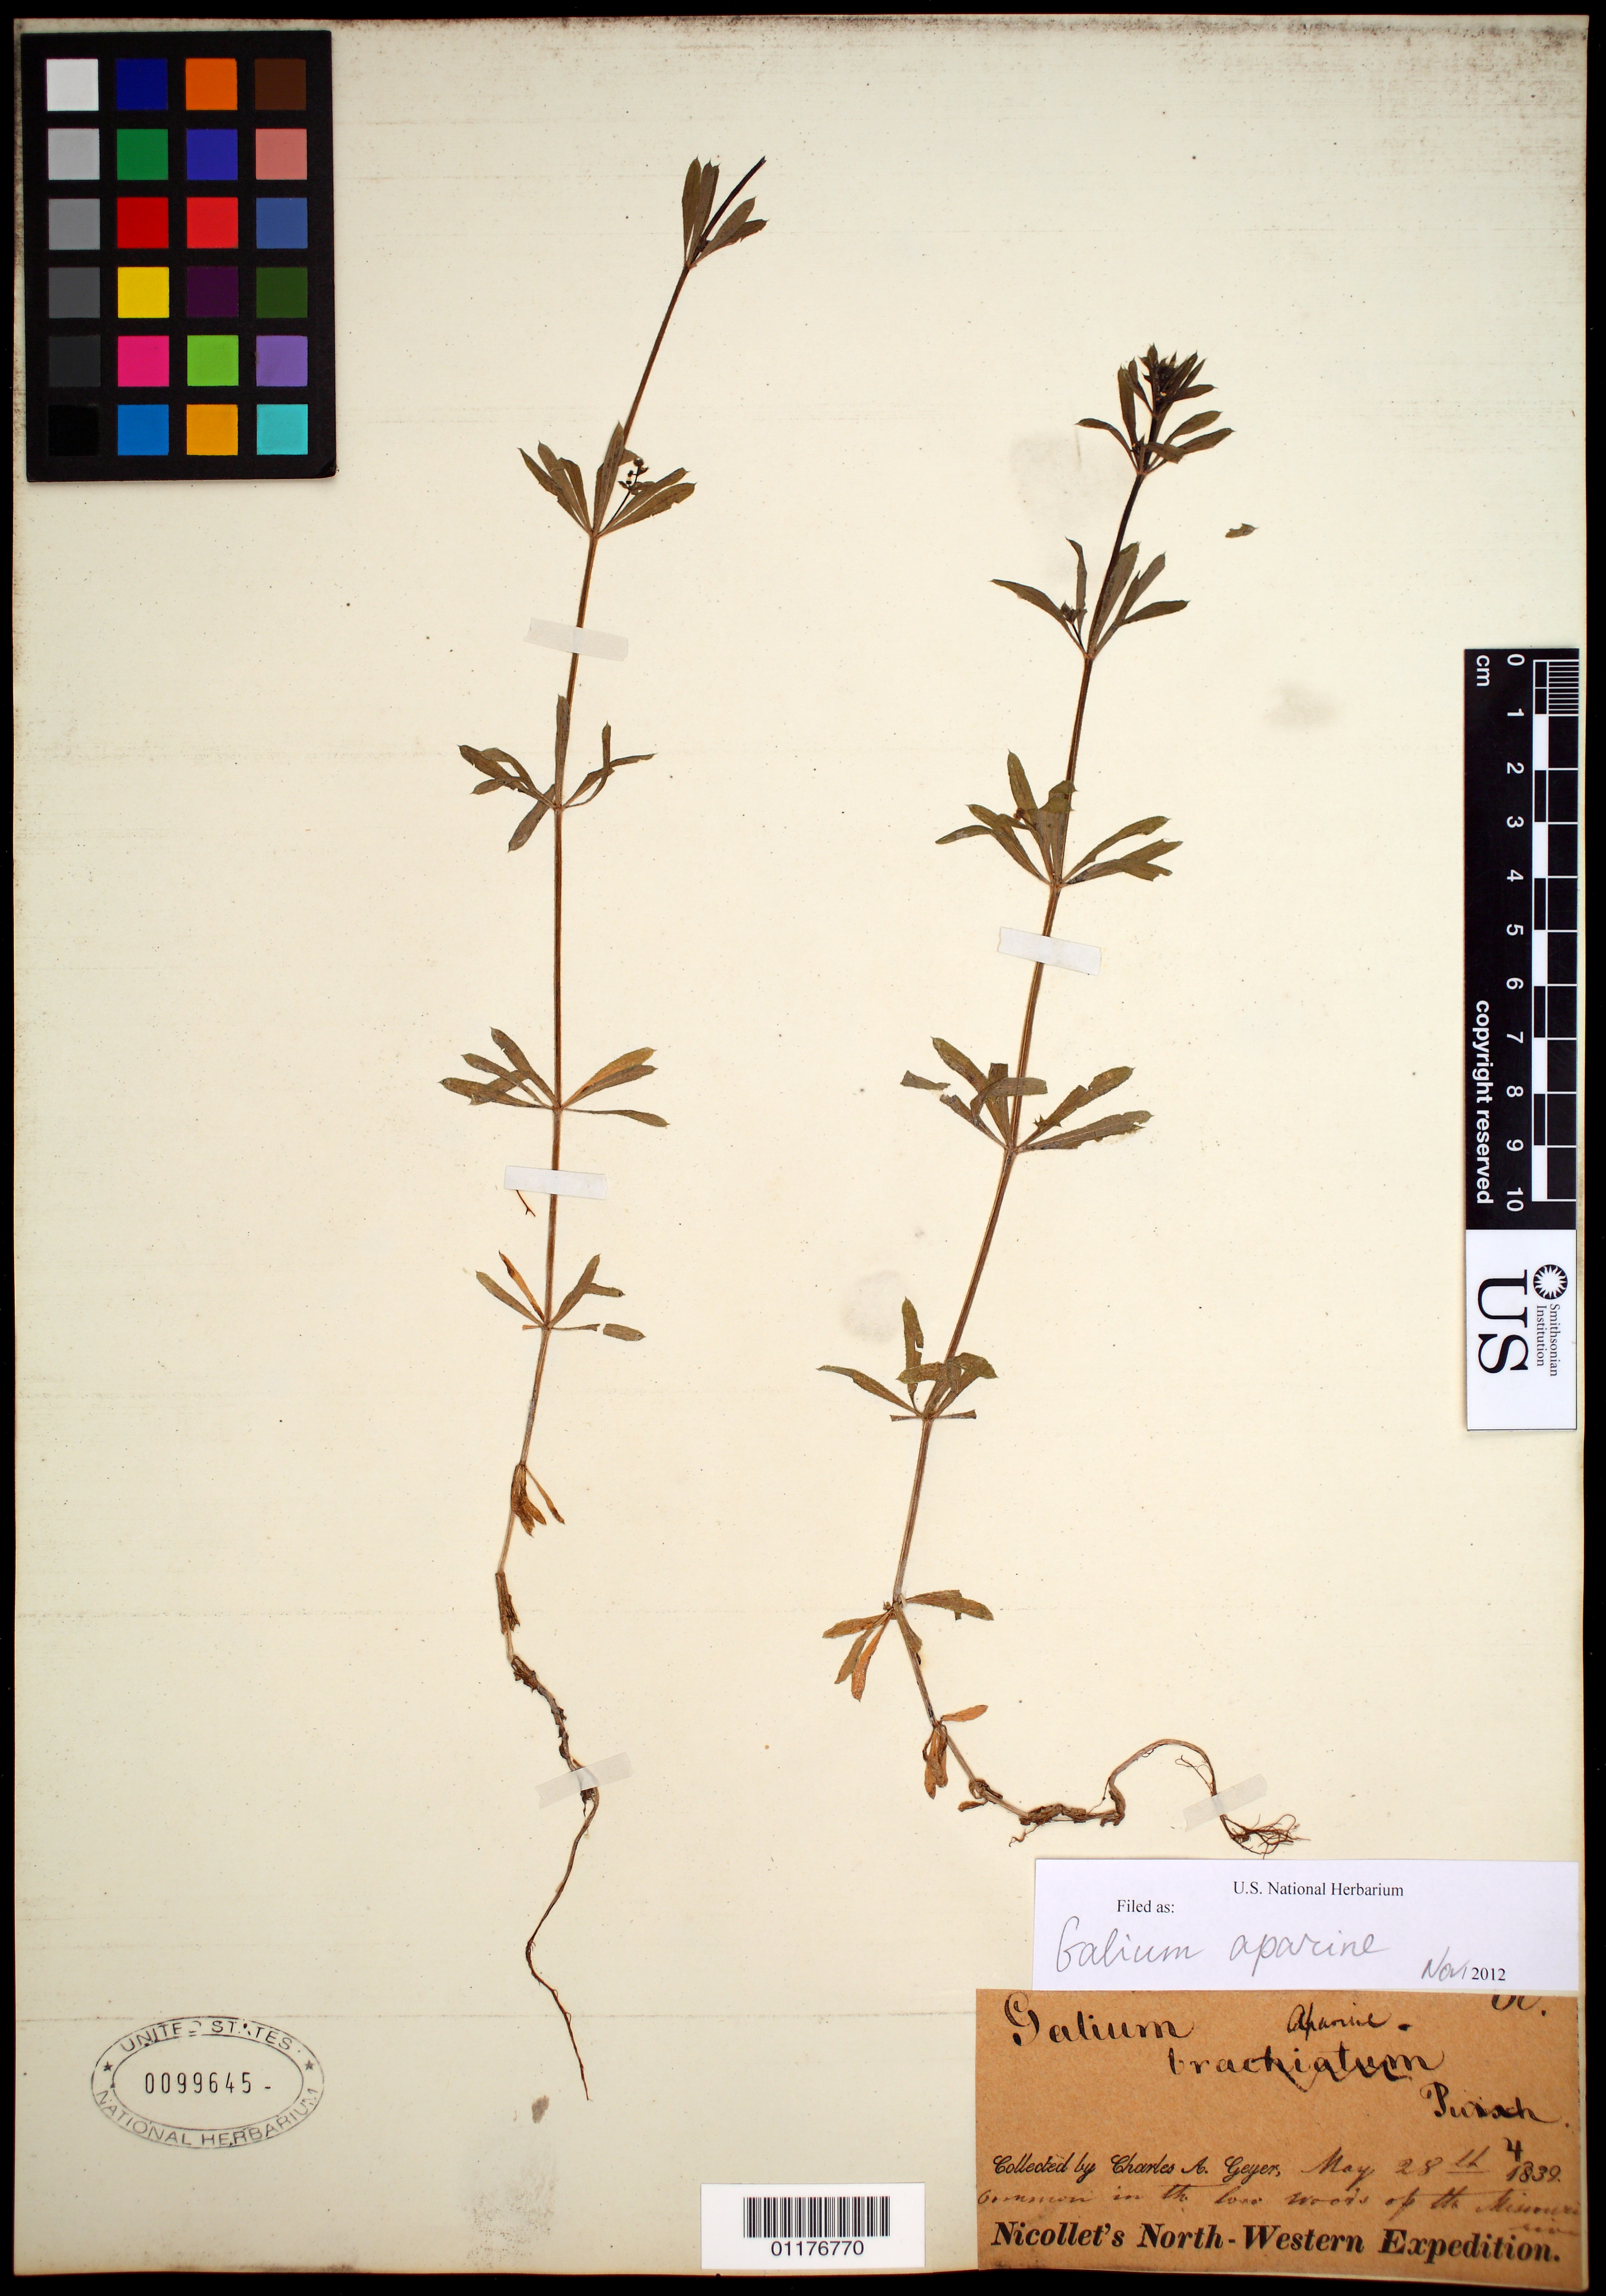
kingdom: Plantae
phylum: Tracheophyta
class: Magnoliopsida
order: Gentianales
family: Rubiaceae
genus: Galium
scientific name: Galium aparine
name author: L.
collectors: C. A. Geyer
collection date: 1839-05-28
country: United States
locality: in the low woods of the Missouri River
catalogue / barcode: US 99645